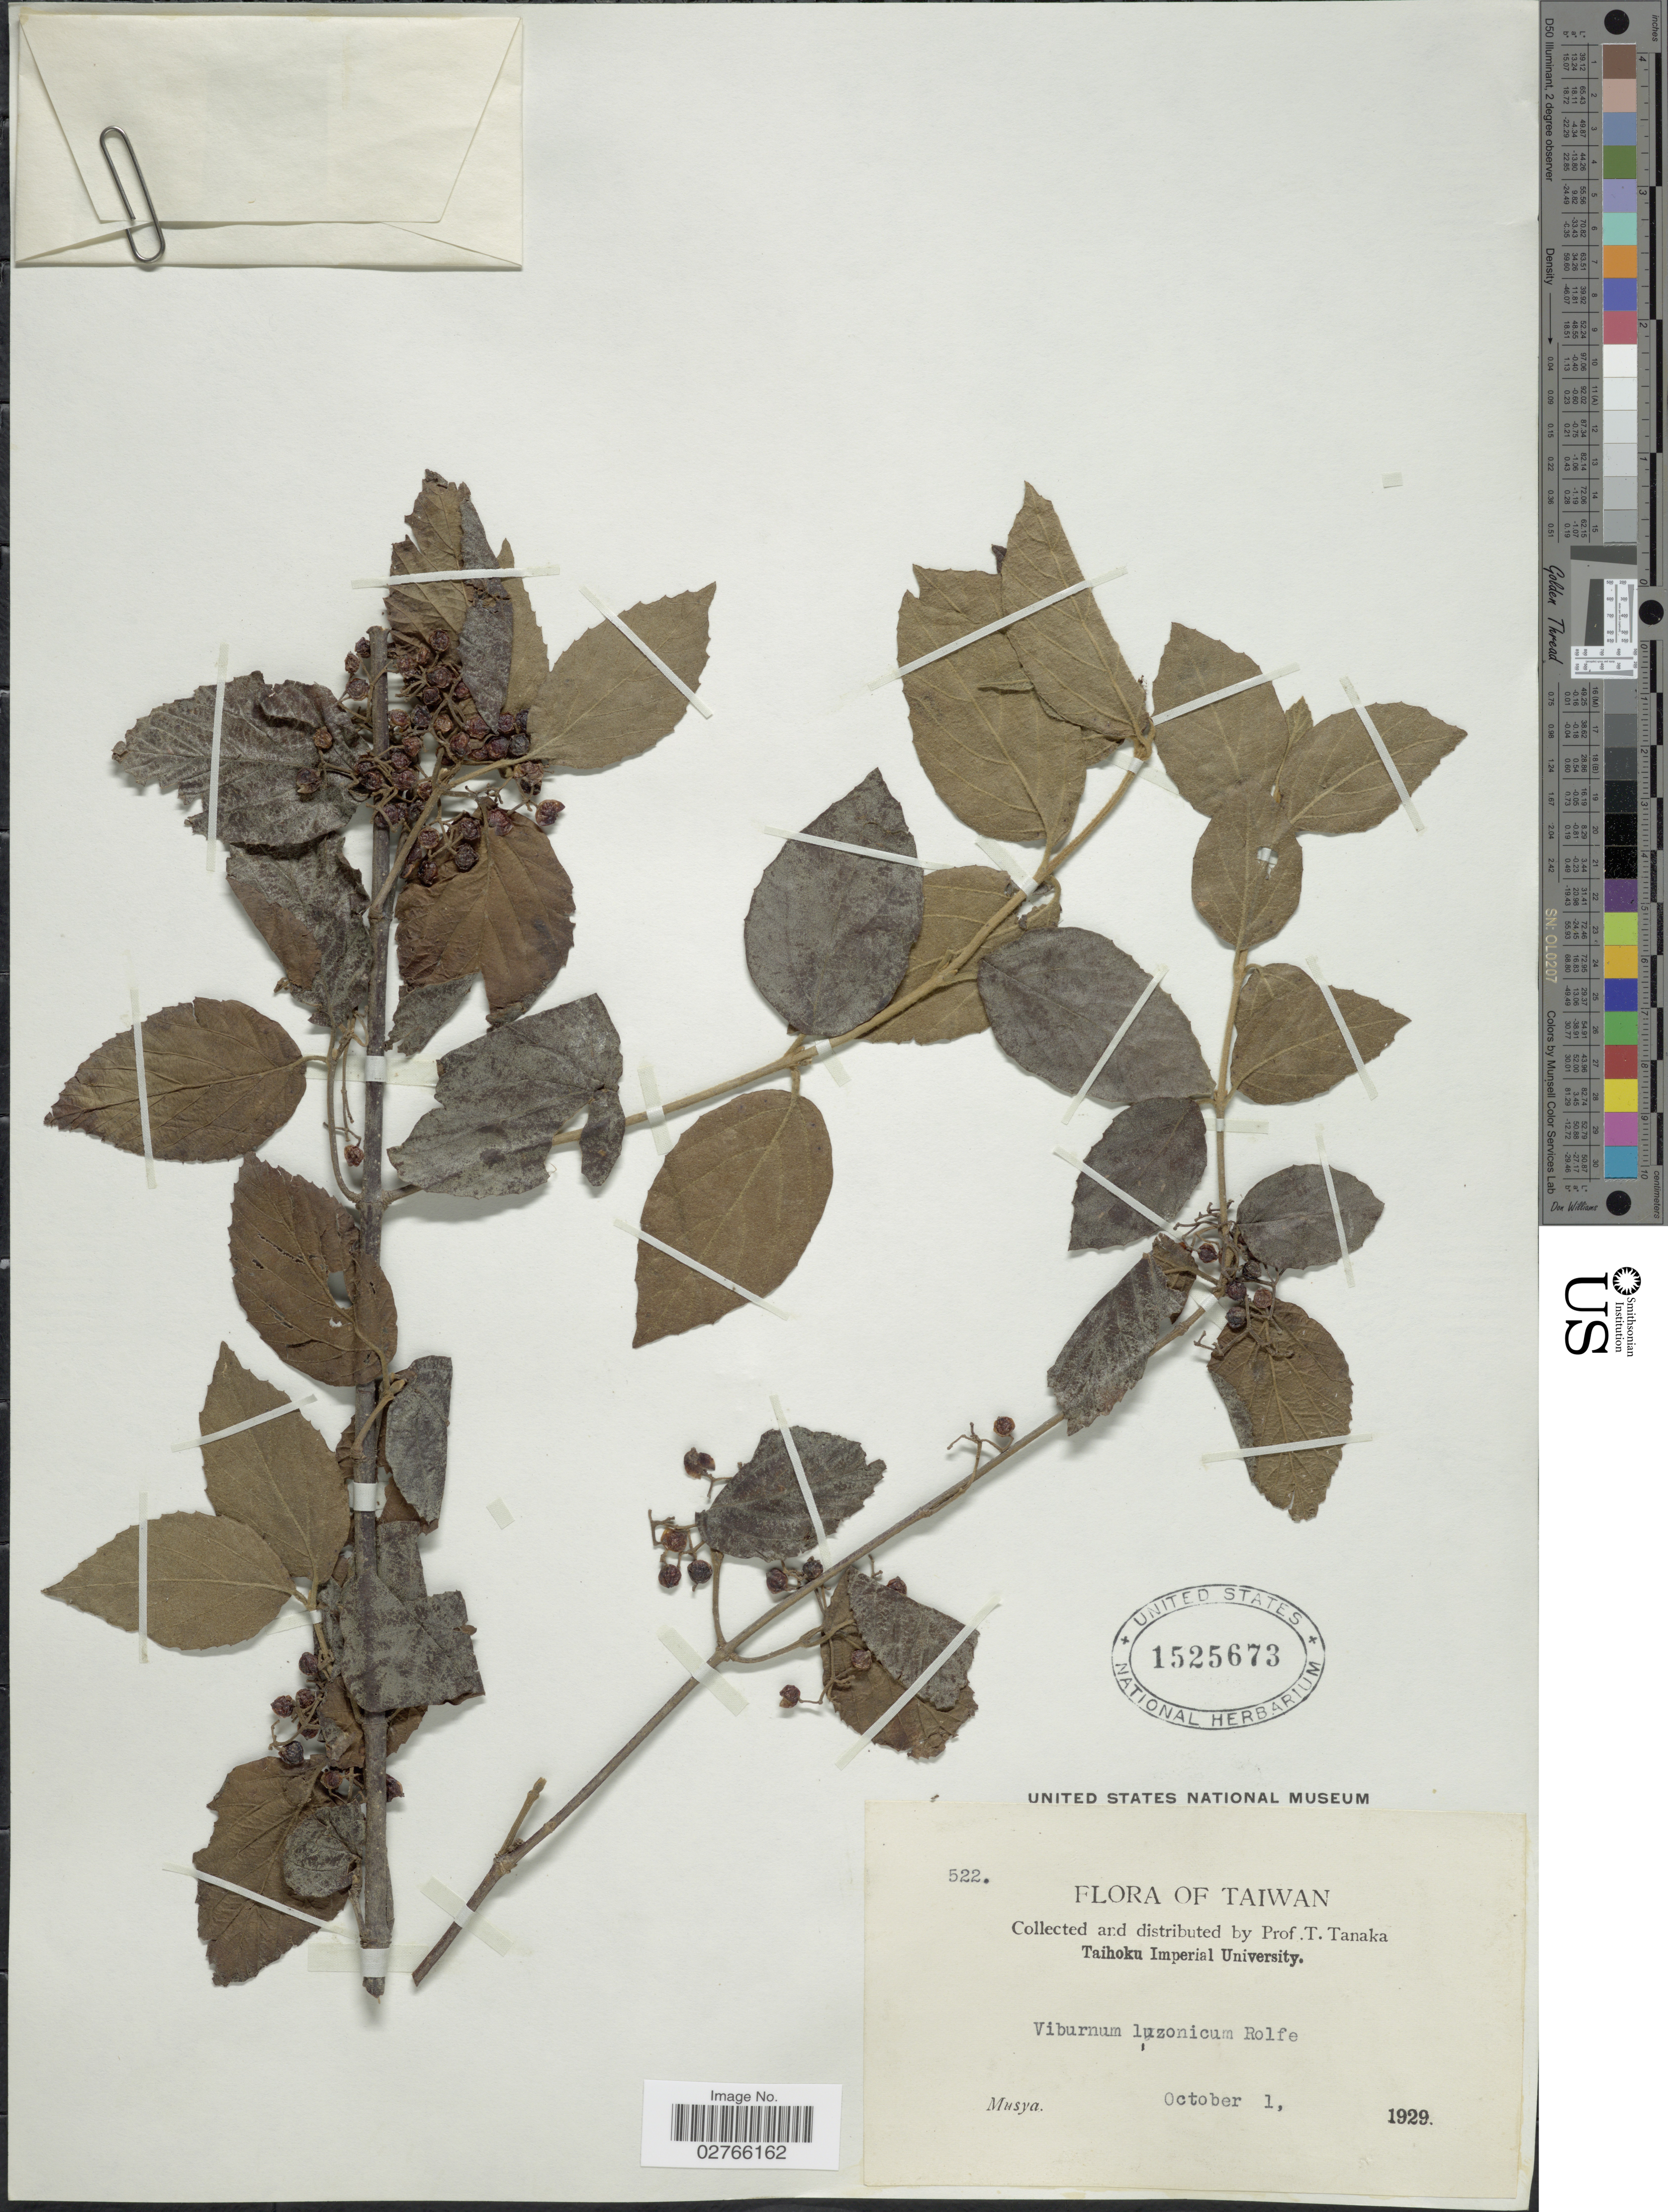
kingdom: Plantae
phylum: Tracheophyta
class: Magnoliopsida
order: Dipsacales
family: Viburnaceae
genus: Viburnum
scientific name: Viburnum luzonicum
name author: Rolfe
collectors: T. Tanaka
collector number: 522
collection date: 1929-10-01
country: Taiwan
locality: Musya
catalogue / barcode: US 1525673